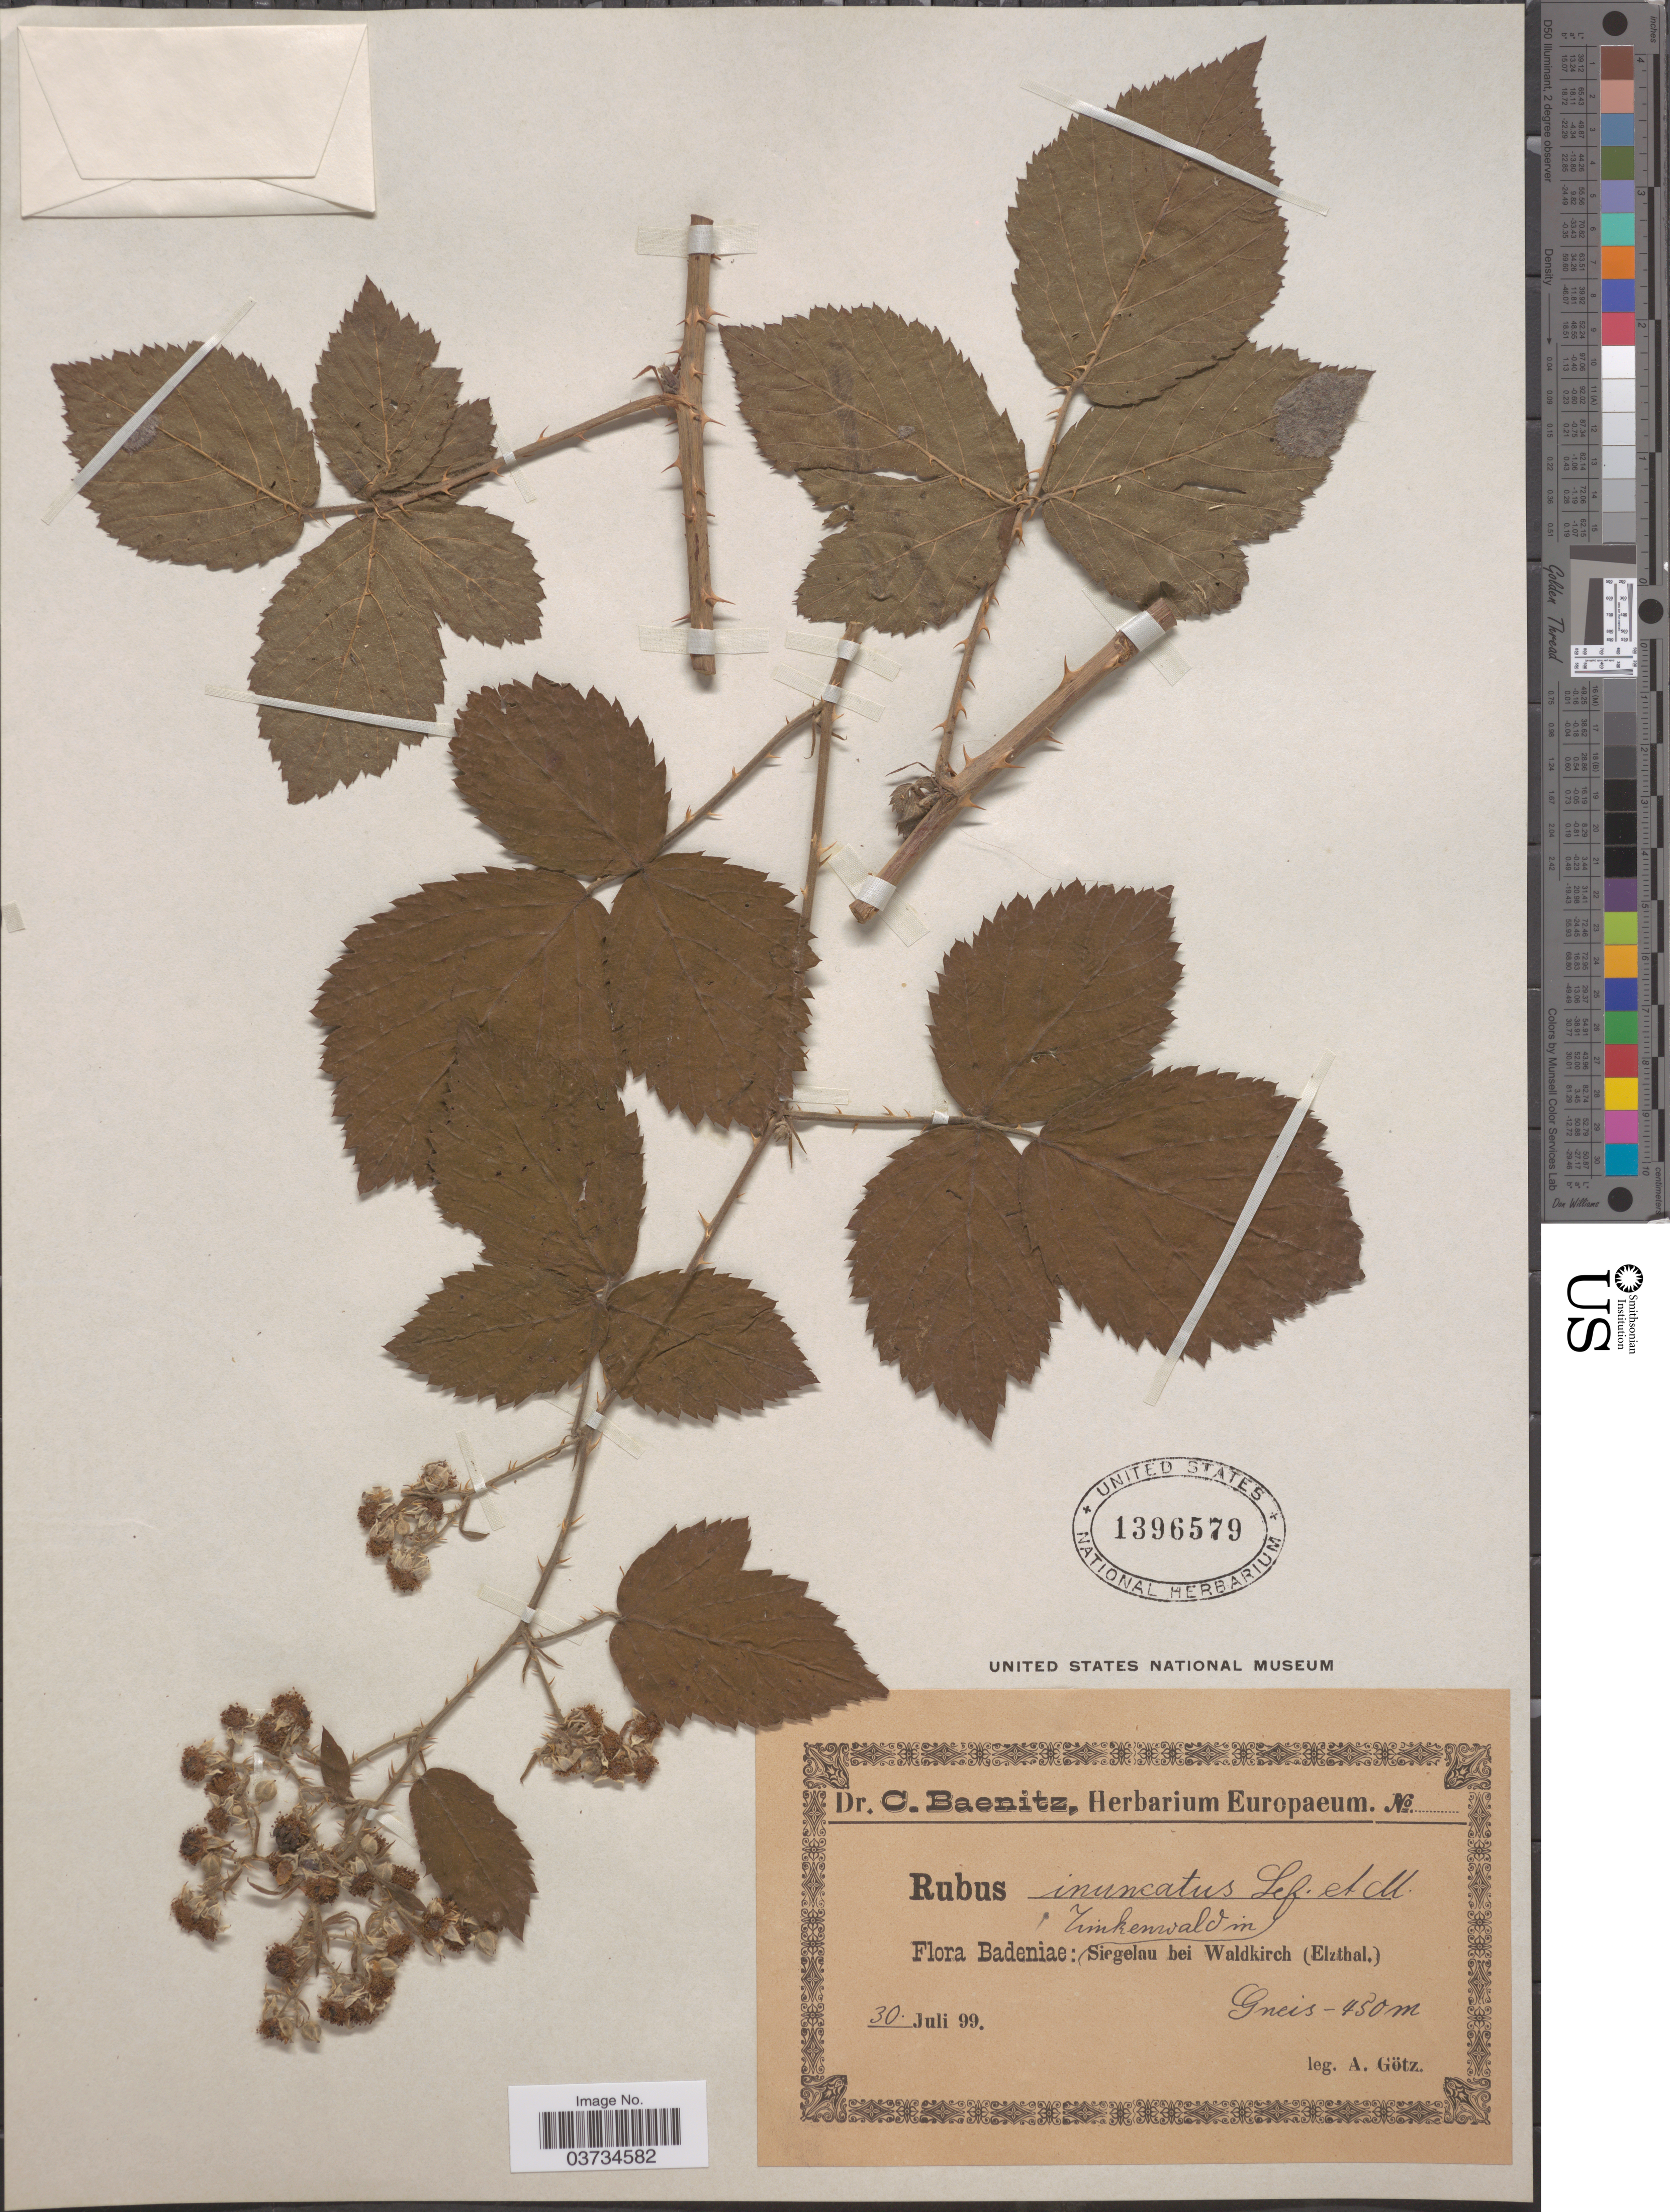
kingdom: Plantae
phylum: Tracheophyta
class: Magnoliopsida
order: Rosales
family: Rosaceae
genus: Rubus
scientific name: Rubus inuncatus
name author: Lefèvre & P.J. Müll.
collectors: A. Götz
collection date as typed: Transcribed d/m/y: 30/7/99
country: Germany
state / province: Baden-Württemberg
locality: Badeniae: Zinkenwald [interpreted] in Siegelau bei Waldkirch (Elzthal).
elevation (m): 450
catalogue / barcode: US 1396579